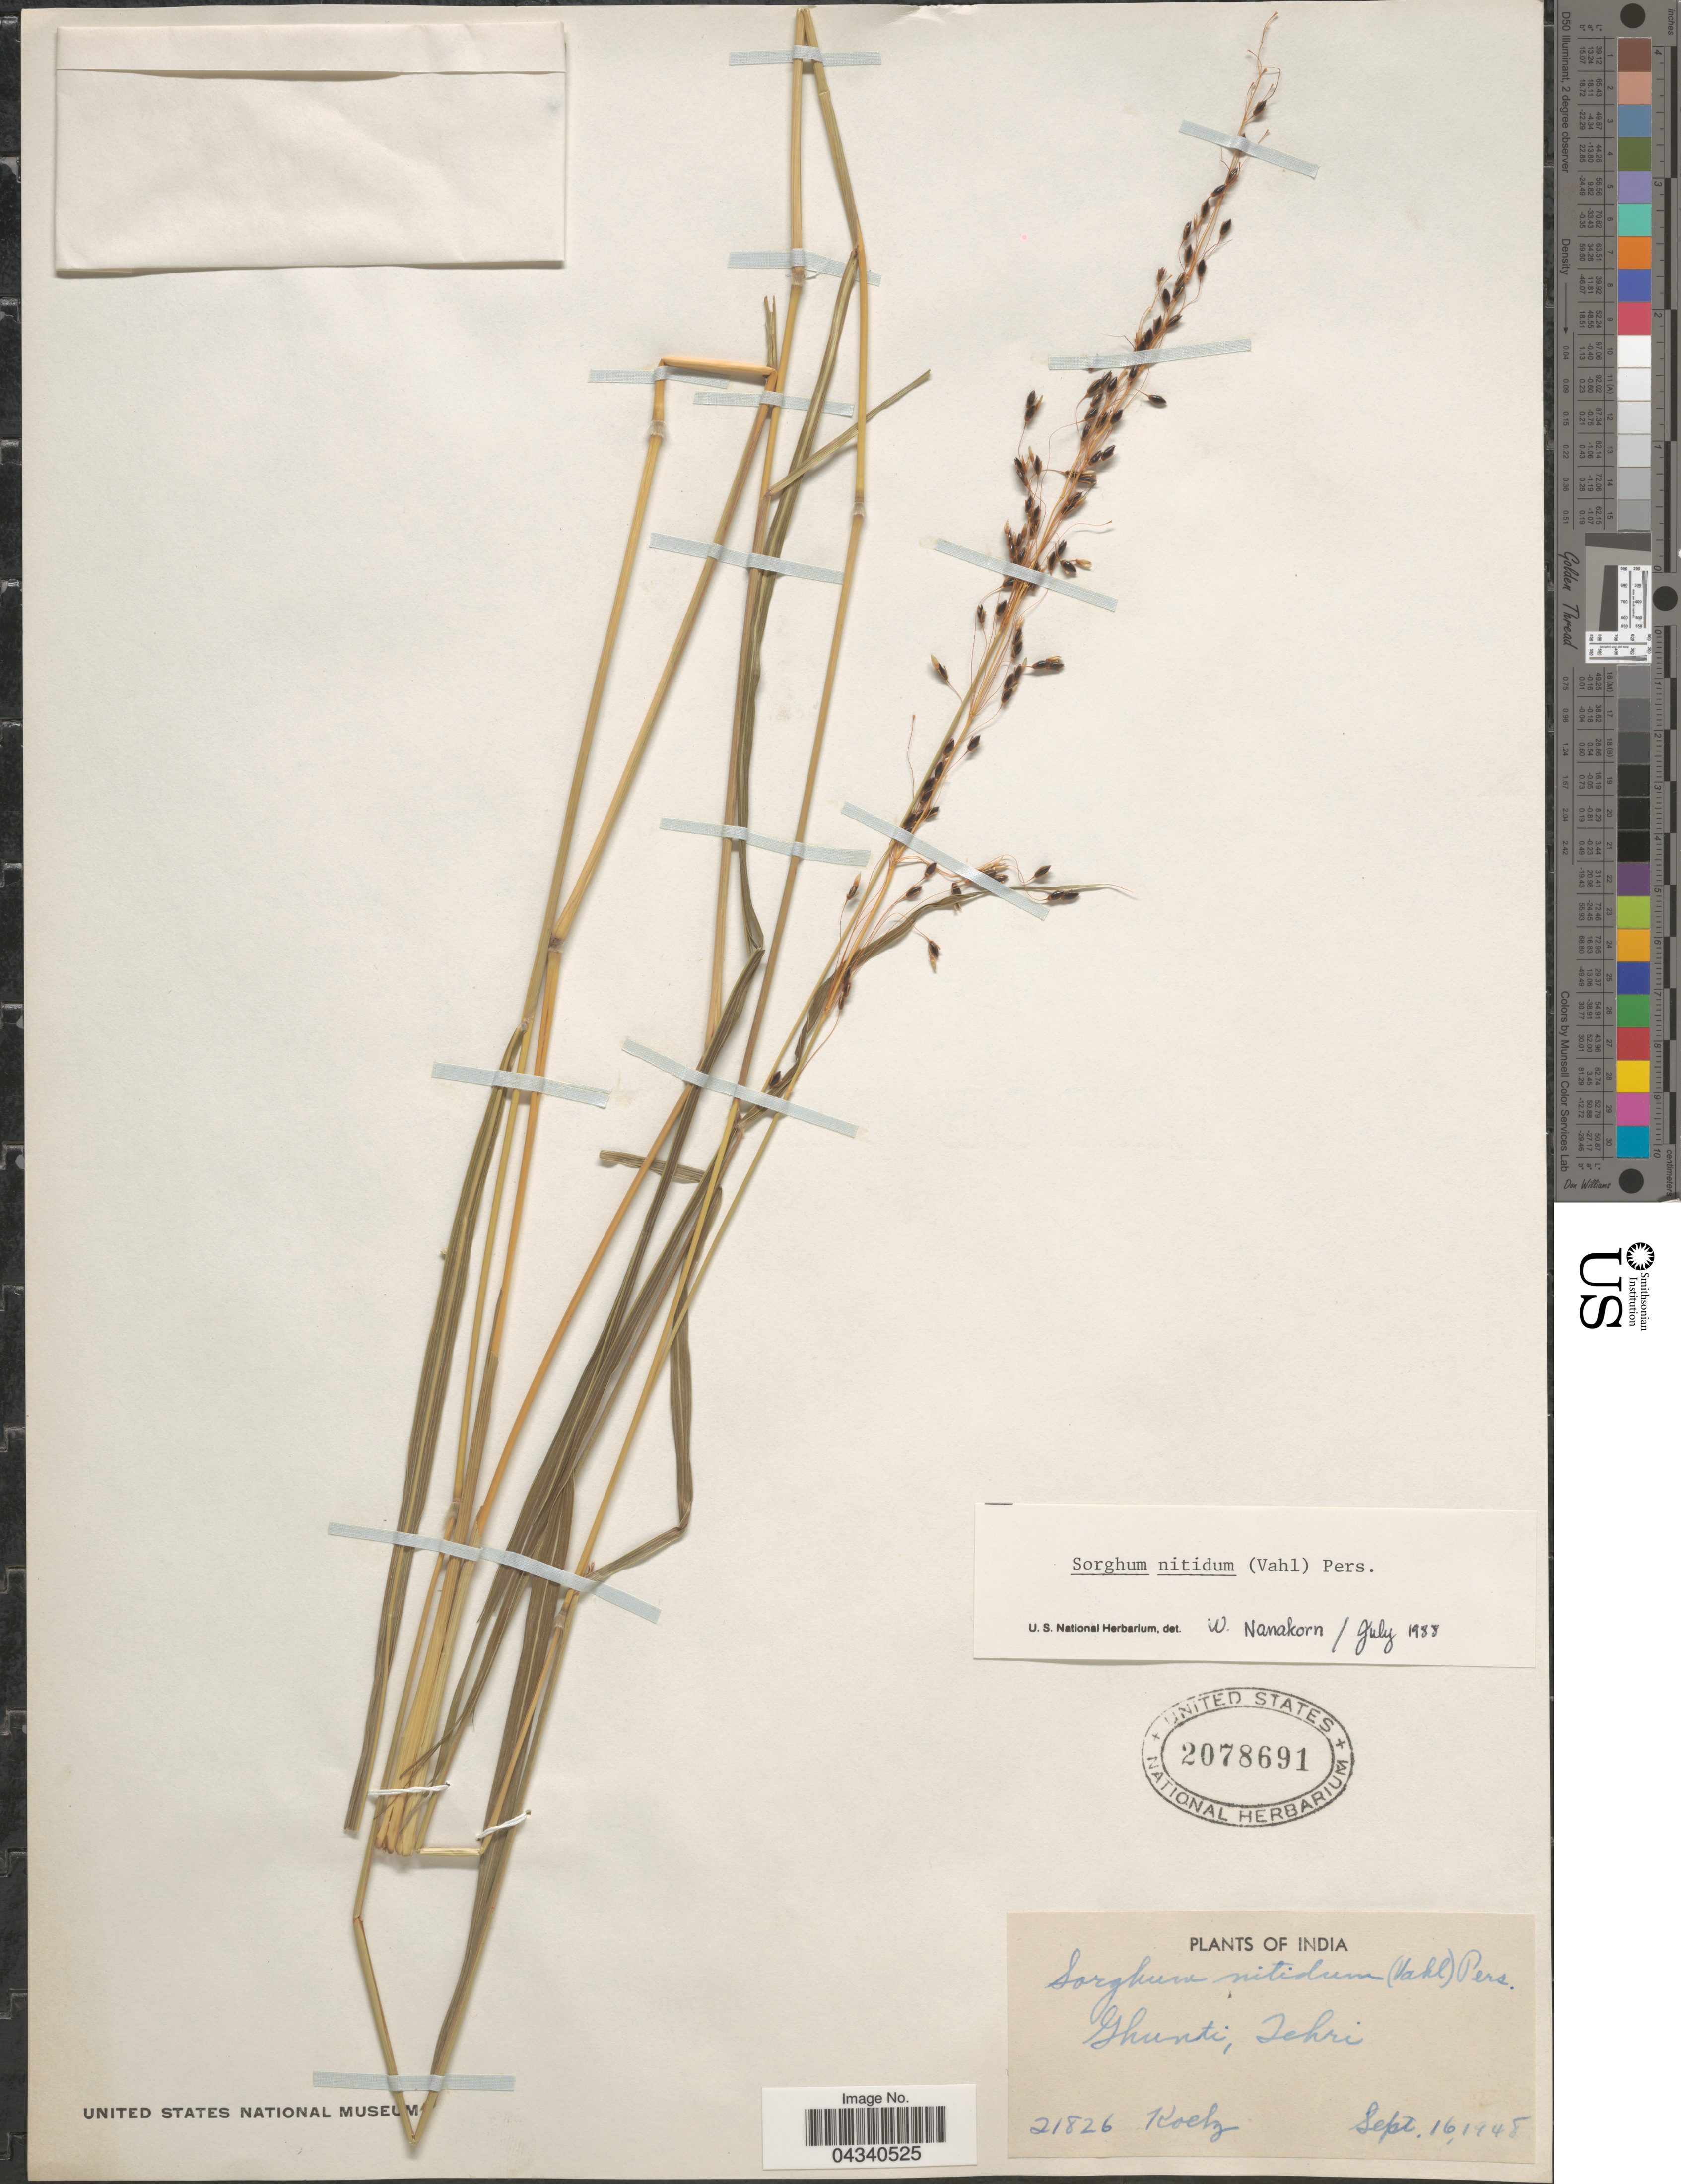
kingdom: Plantae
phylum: Tracheophyta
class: Liliopsida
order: Poales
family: Poaceae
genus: Sorghum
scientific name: Sorghum nitidum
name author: (Vahl) Pers.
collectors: Koelz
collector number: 21826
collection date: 1948-09-16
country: India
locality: Ghunti, Tehri.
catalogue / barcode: US 2078691